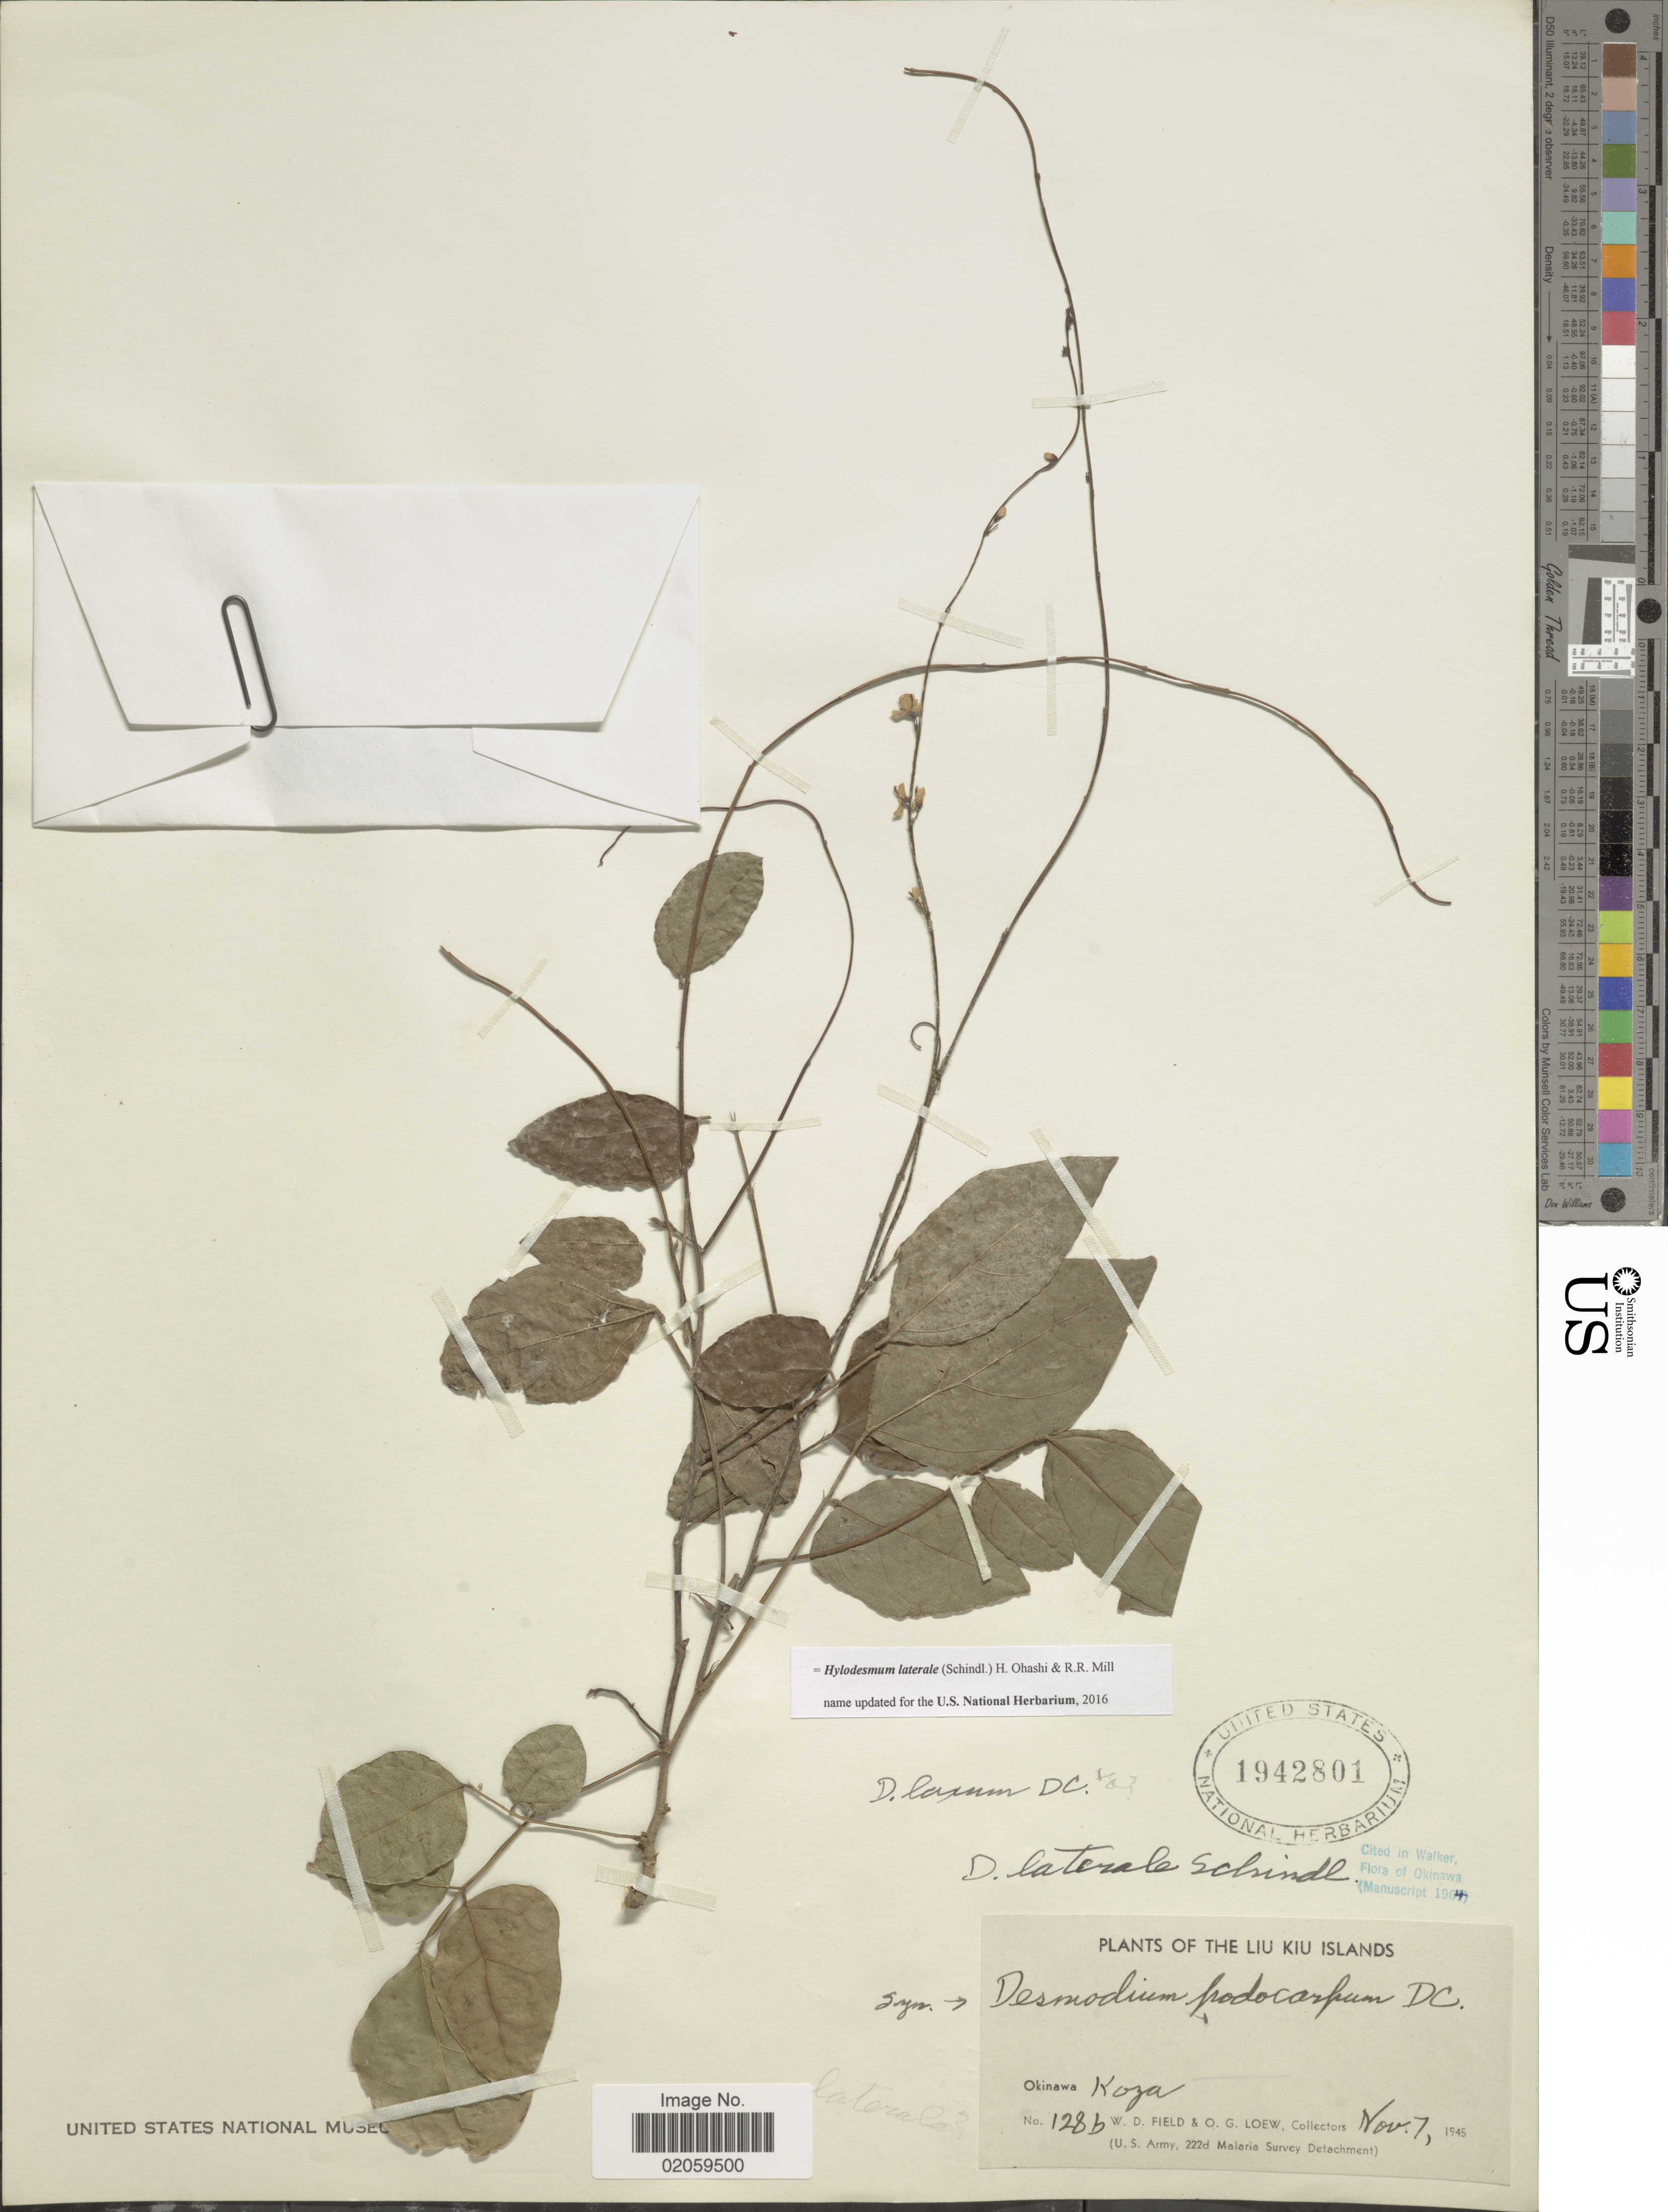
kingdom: Plantae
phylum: Tracheophyta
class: Magnoliopsida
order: Fabales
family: Fabaceae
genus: Hylodesmum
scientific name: Hylodesmum laterale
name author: (Schindl.) H. Ohashi & R.R. Mill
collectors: W. D. Field & O. G. Loew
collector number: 128b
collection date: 1945-11-07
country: Japan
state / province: Okinawa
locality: Liu Kiu Islands, Okinawa Koza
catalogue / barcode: US 1942801